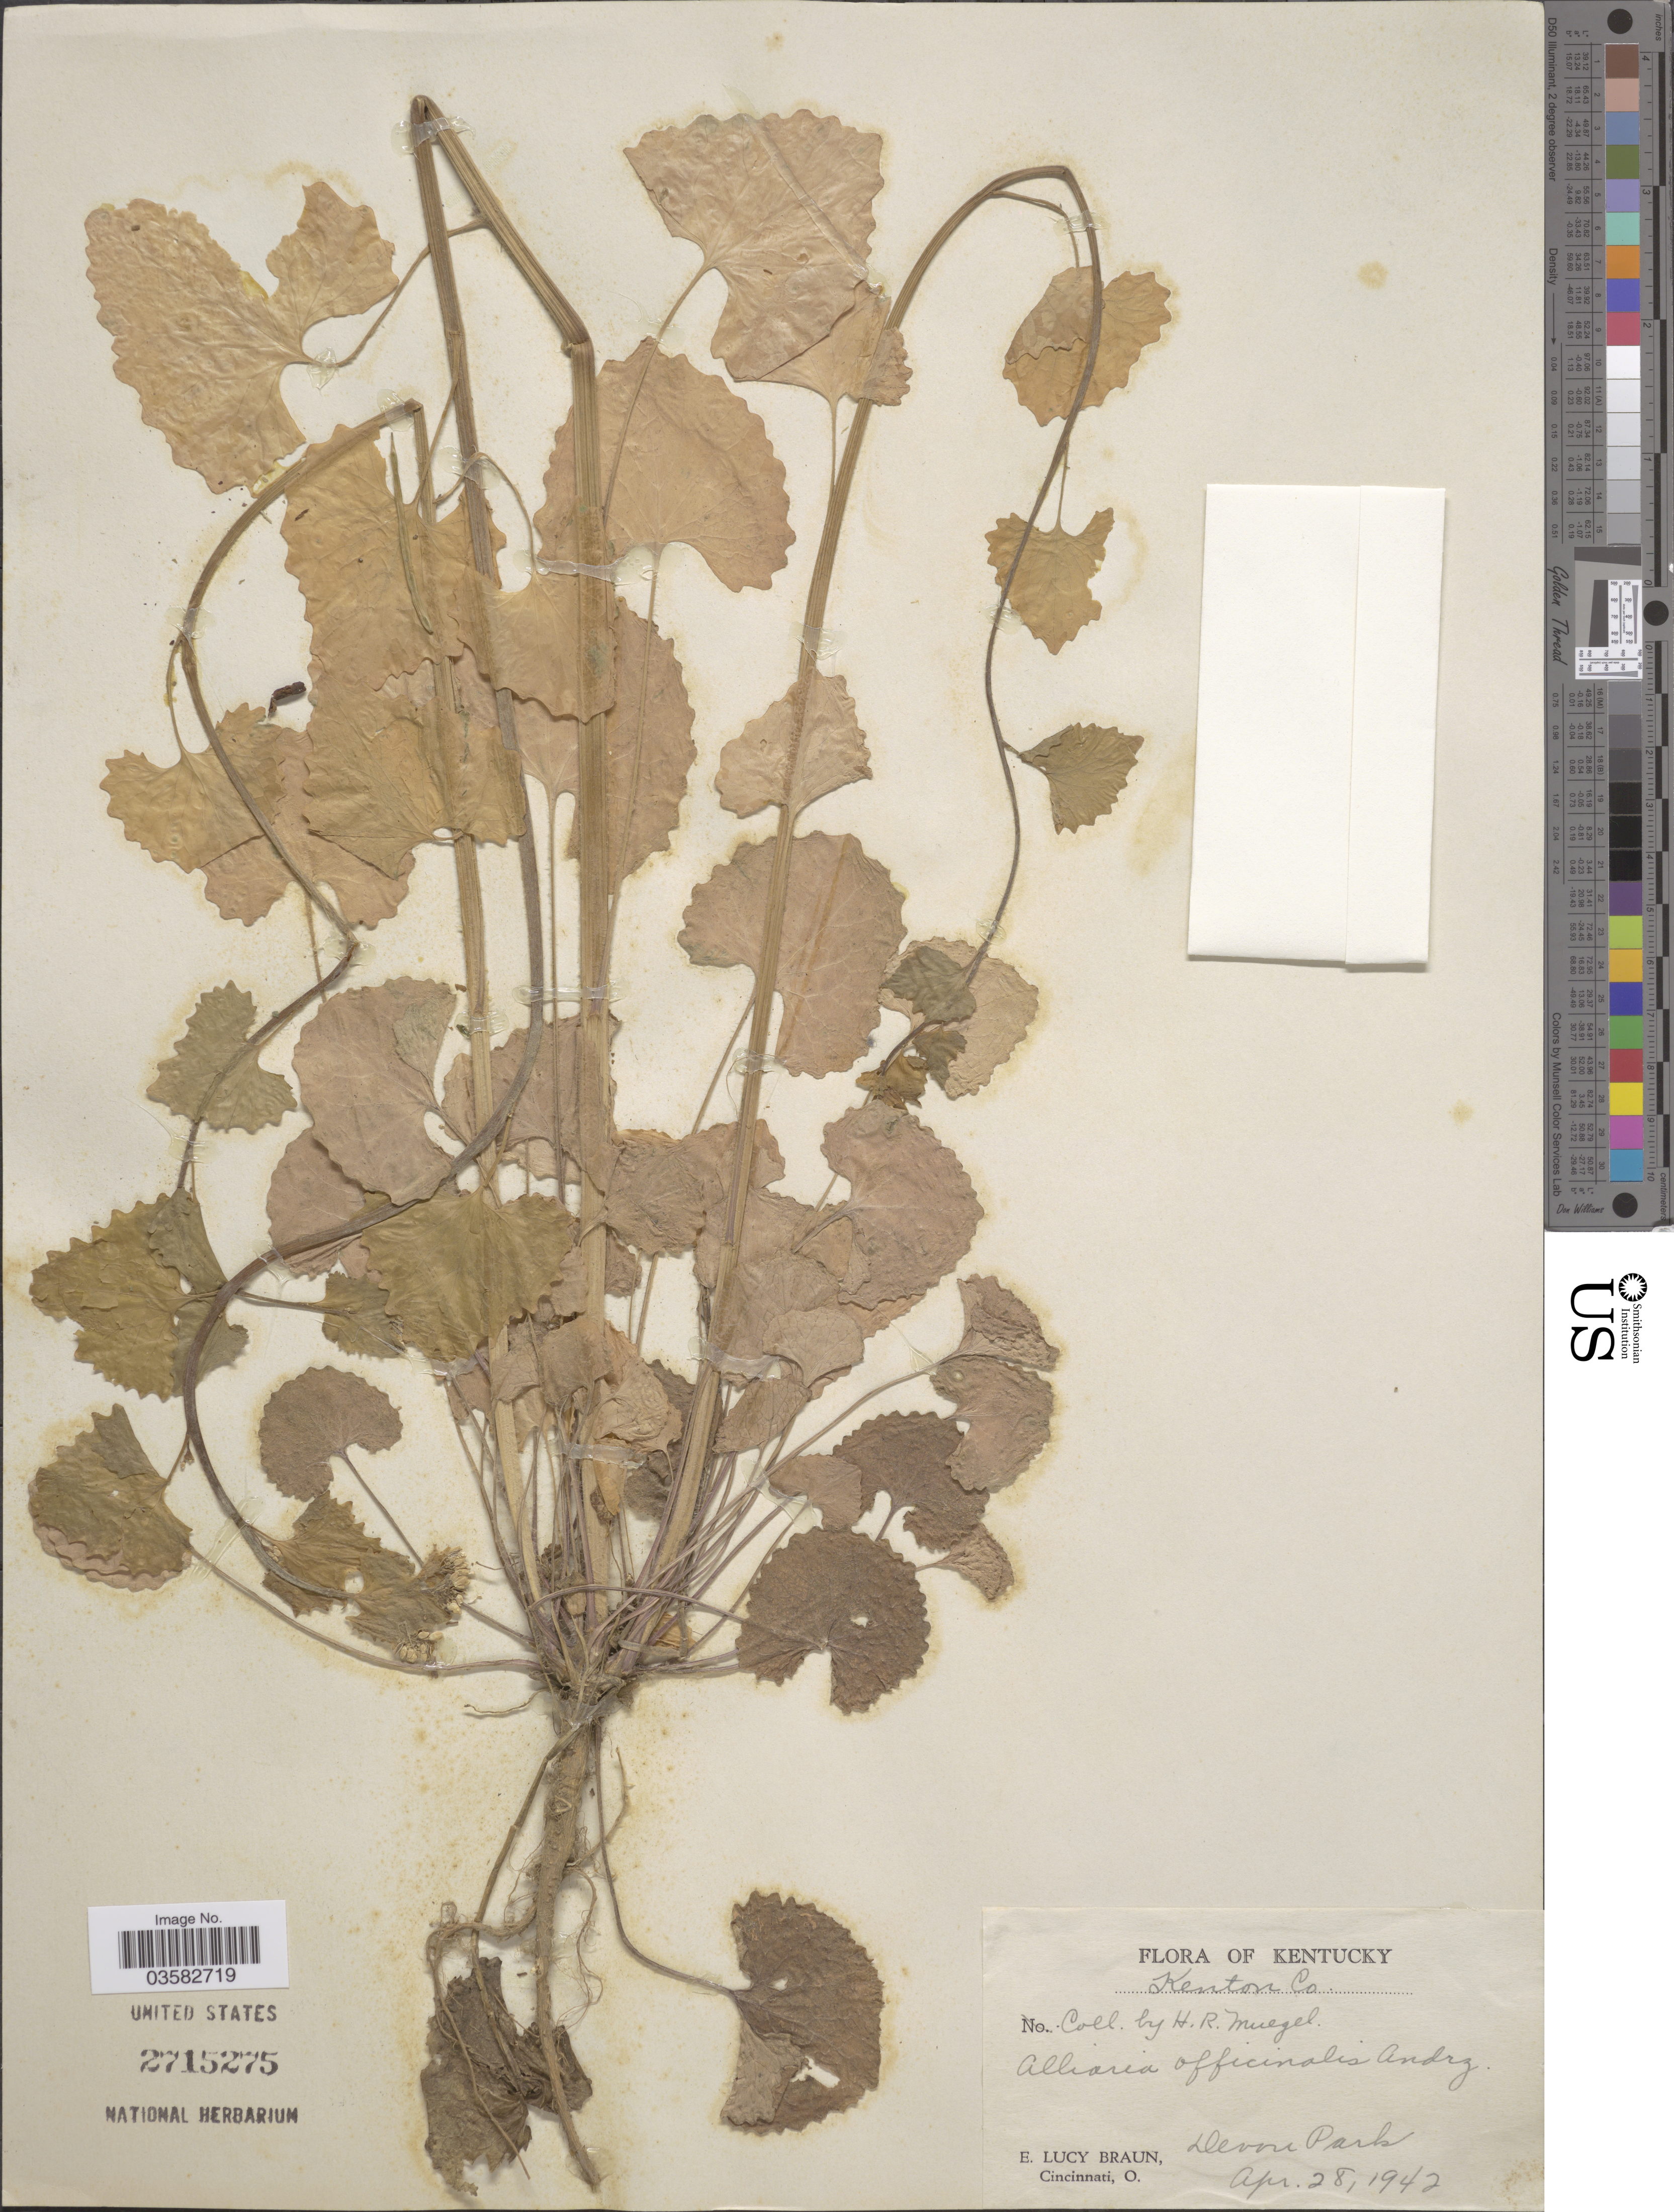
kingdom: Plantae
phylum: Tracheophyta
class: Magnoliopsida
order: Brassicales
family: Brassicaceae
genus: Alliaria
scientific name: Alliaria officinalis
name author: Andrz. ex DC.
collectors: H. Muegel & E. L. Braun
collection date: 1942-04-28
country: United States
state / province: Kentucky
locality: Kenton Co. Devou Park.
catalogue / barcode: US 2715275